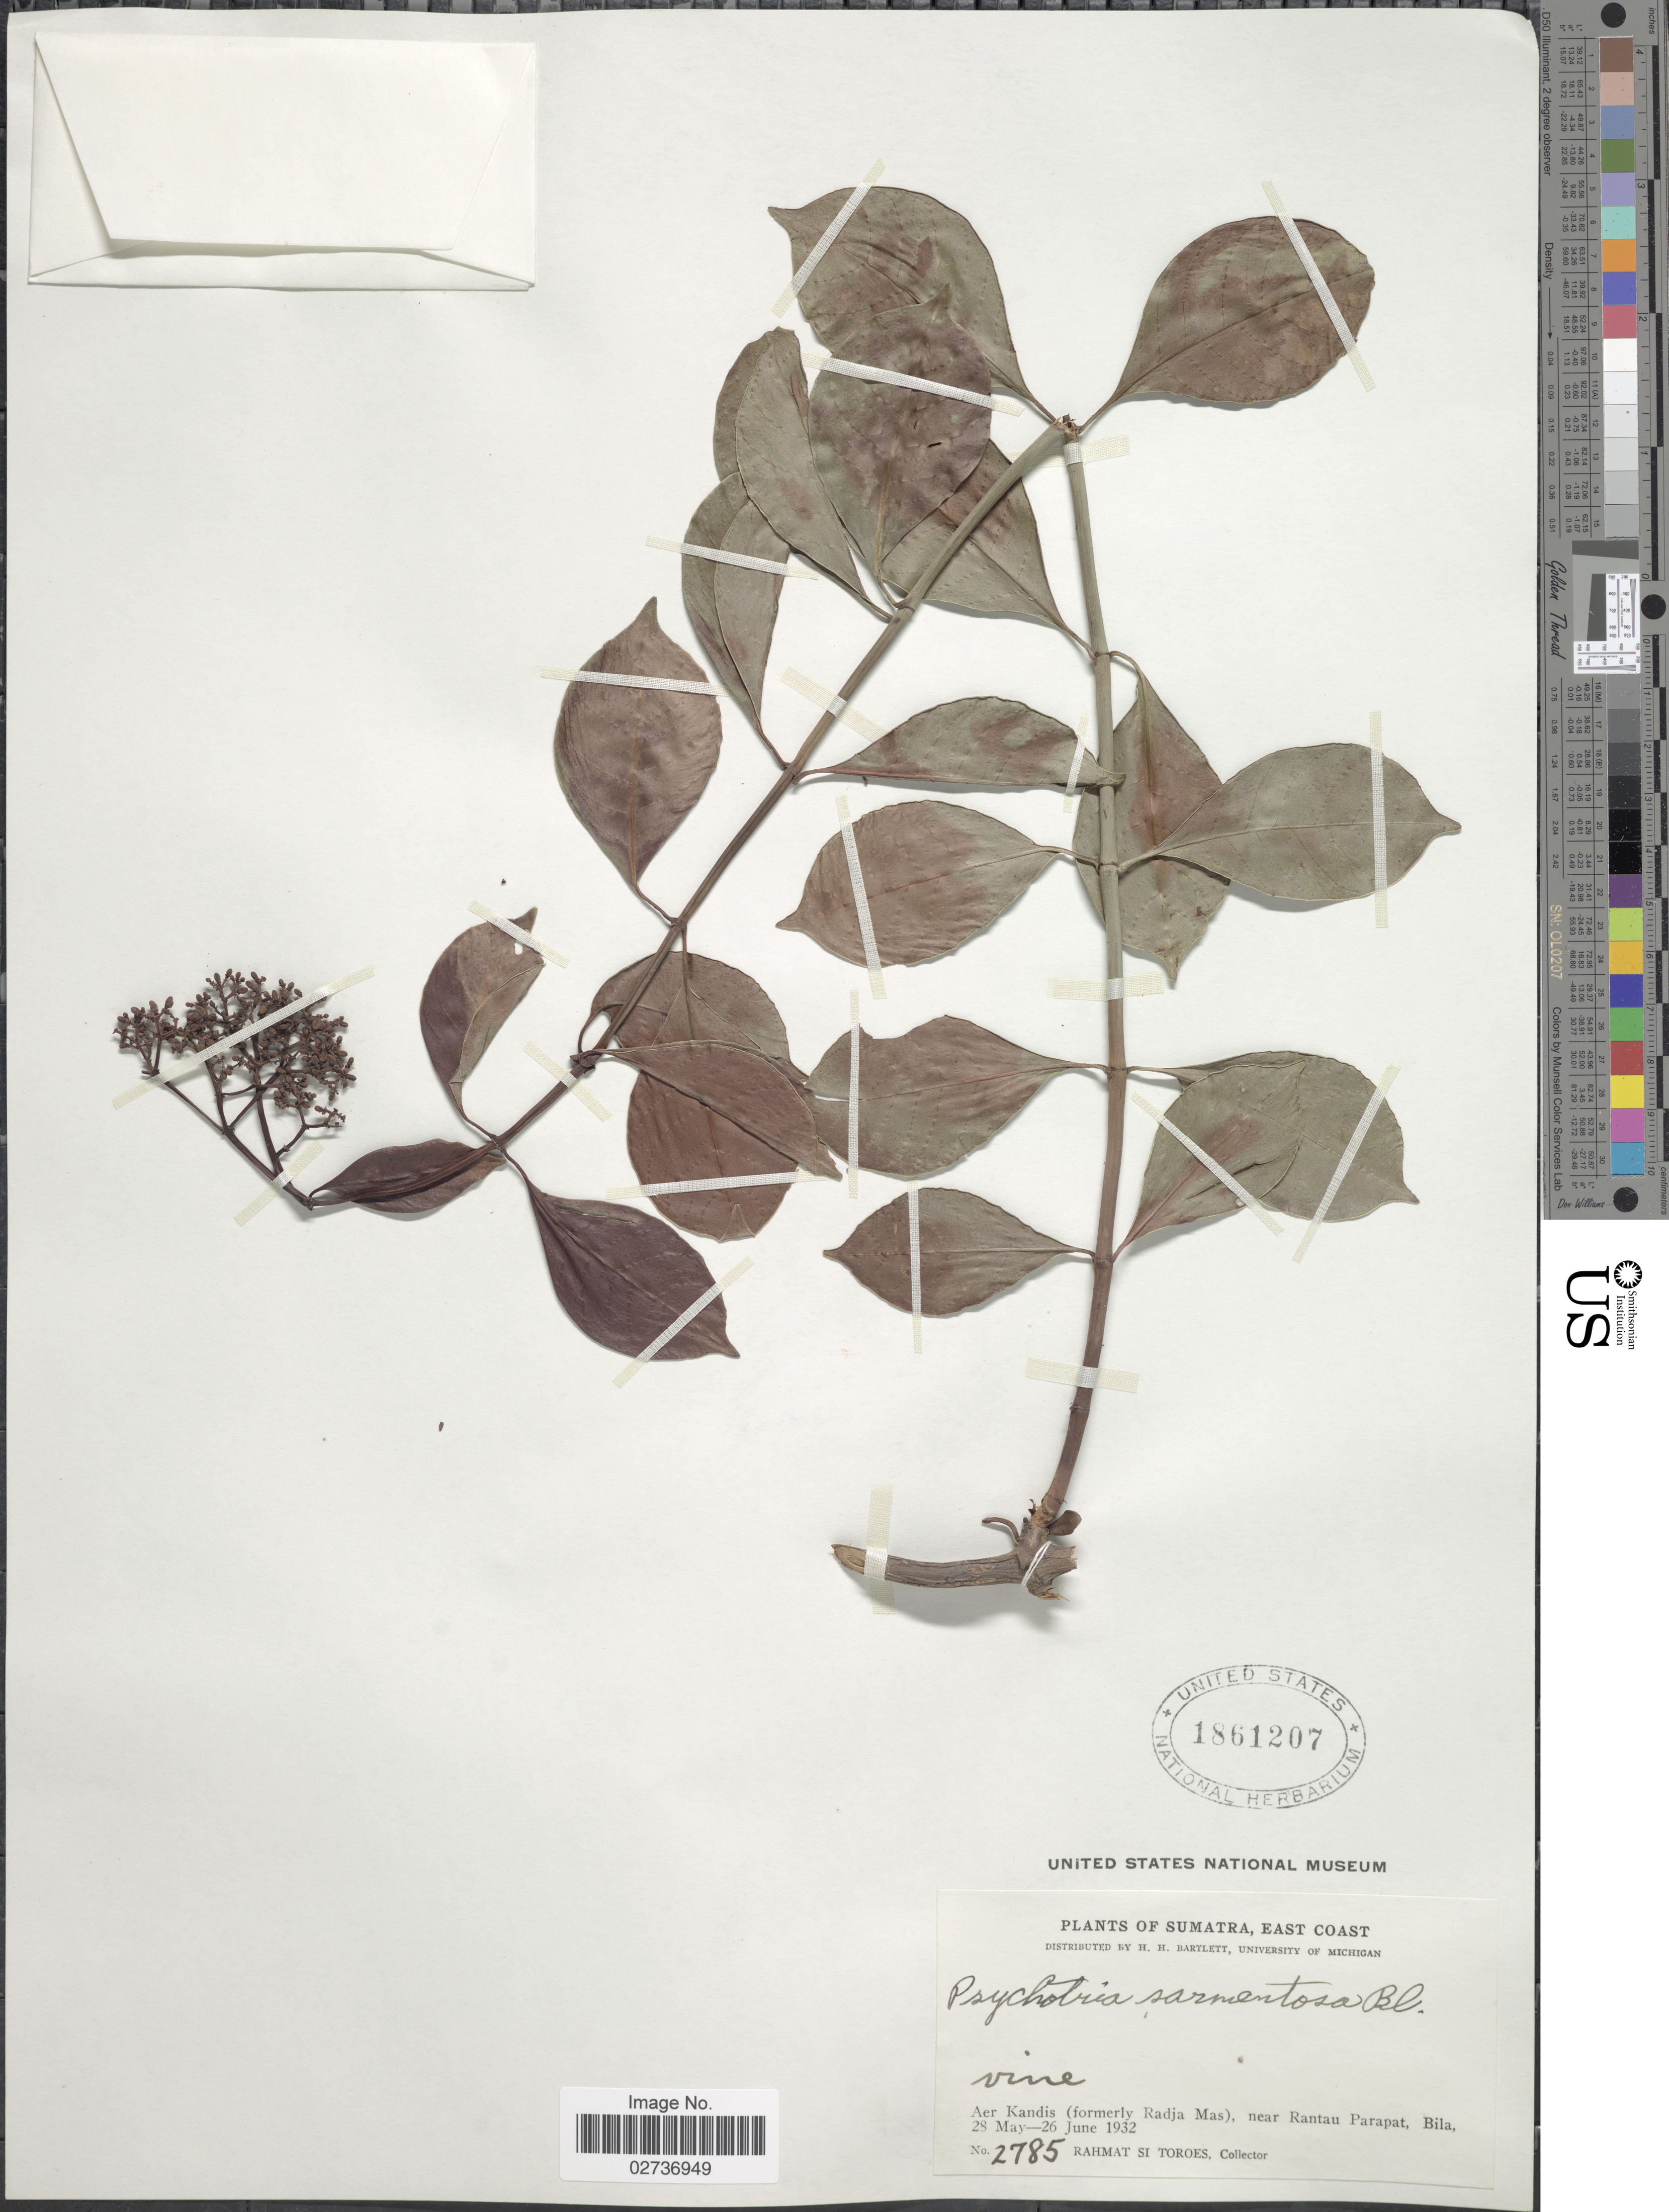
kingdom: Plantae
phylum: Tracheophyta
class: Magnoliopsida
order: Gentianales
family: Rubiaceae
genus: Psychotria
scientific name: Psychotria sarmentosa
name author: Blume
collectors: Rahmat Si Boeea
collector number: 2785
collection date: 1932-05-28/1932-06-26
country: Indonesia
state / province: Sumatra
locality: Sumatra, East Coast. Aer Kandis (formerly Radja Mas), near Rantau Parapat, Bila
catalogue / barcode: US 1861207